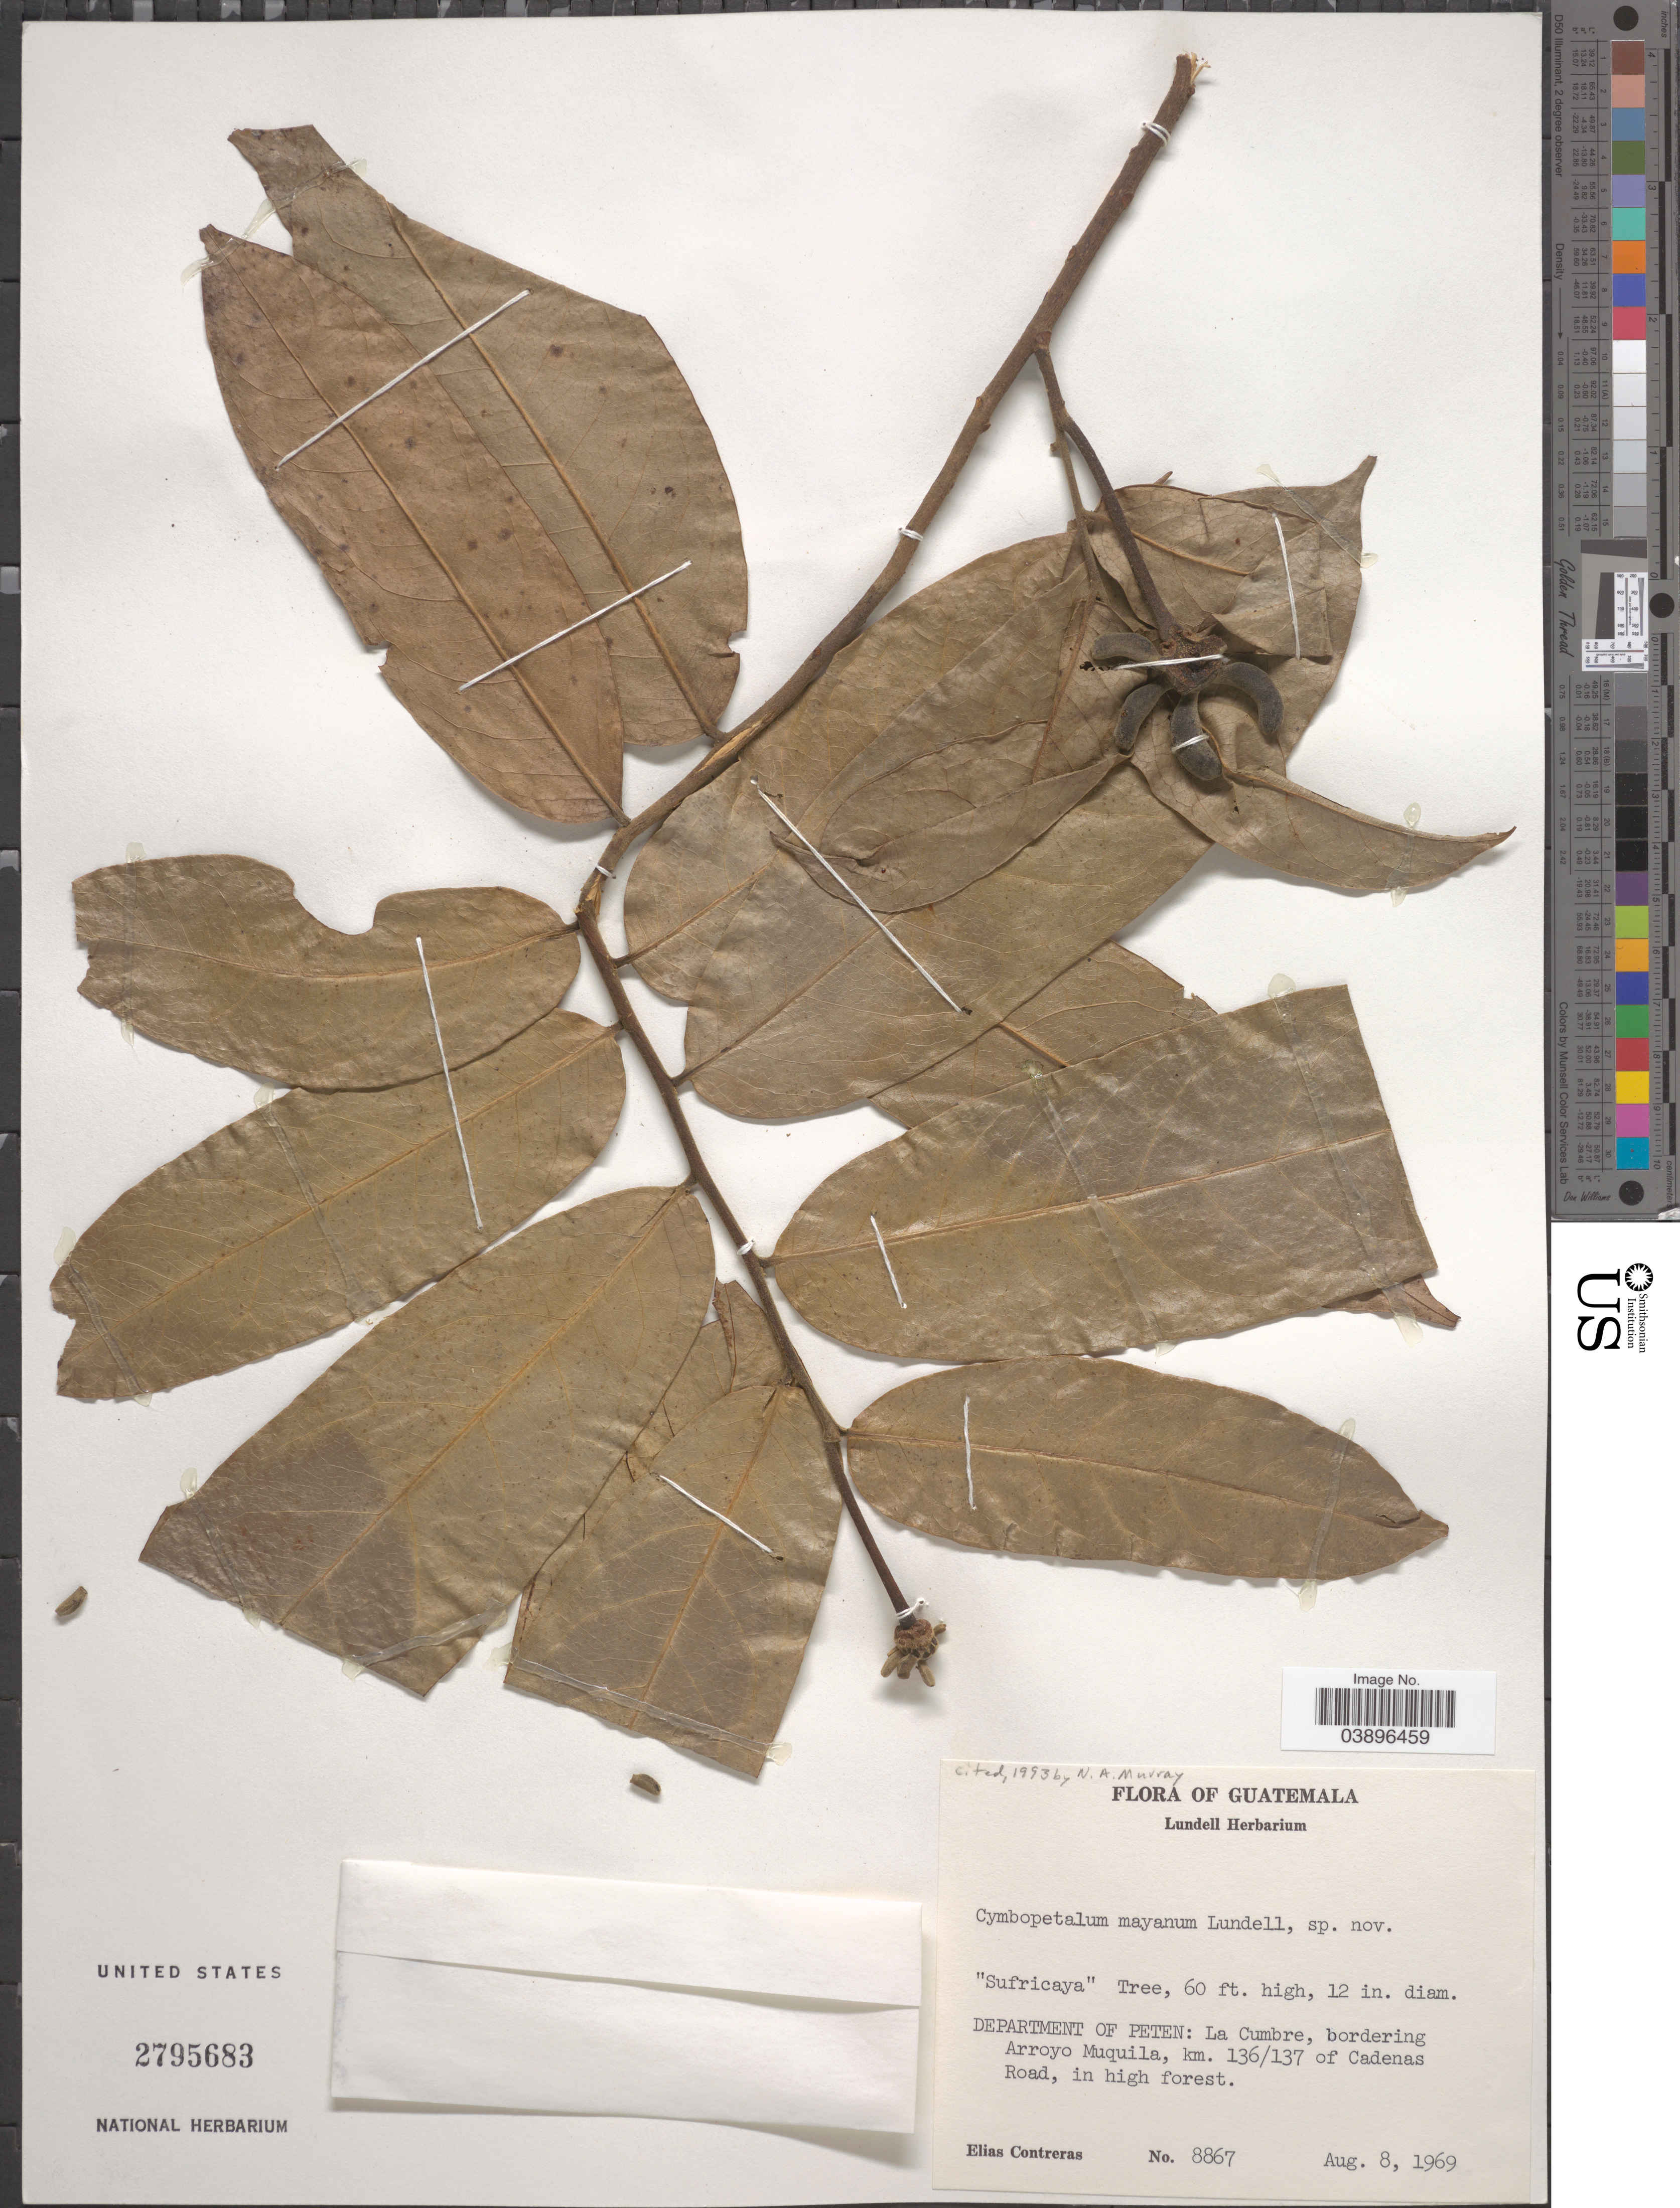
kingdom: Plantae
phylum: Tracheophyta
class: Magnoliopsida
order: Magnoliales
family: Annonaceae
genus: Cymbopetalum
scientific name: Cymbopetalum mayanum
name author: Lundell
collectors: E. Contreras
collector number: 8867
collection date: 1969-08-08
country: Guatemala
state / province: El Peten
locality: Department of Peten: La Cumbre, bordering Arroyo Muquila, km. 136/137 of Cadenas Road.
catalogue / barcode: US 2795683